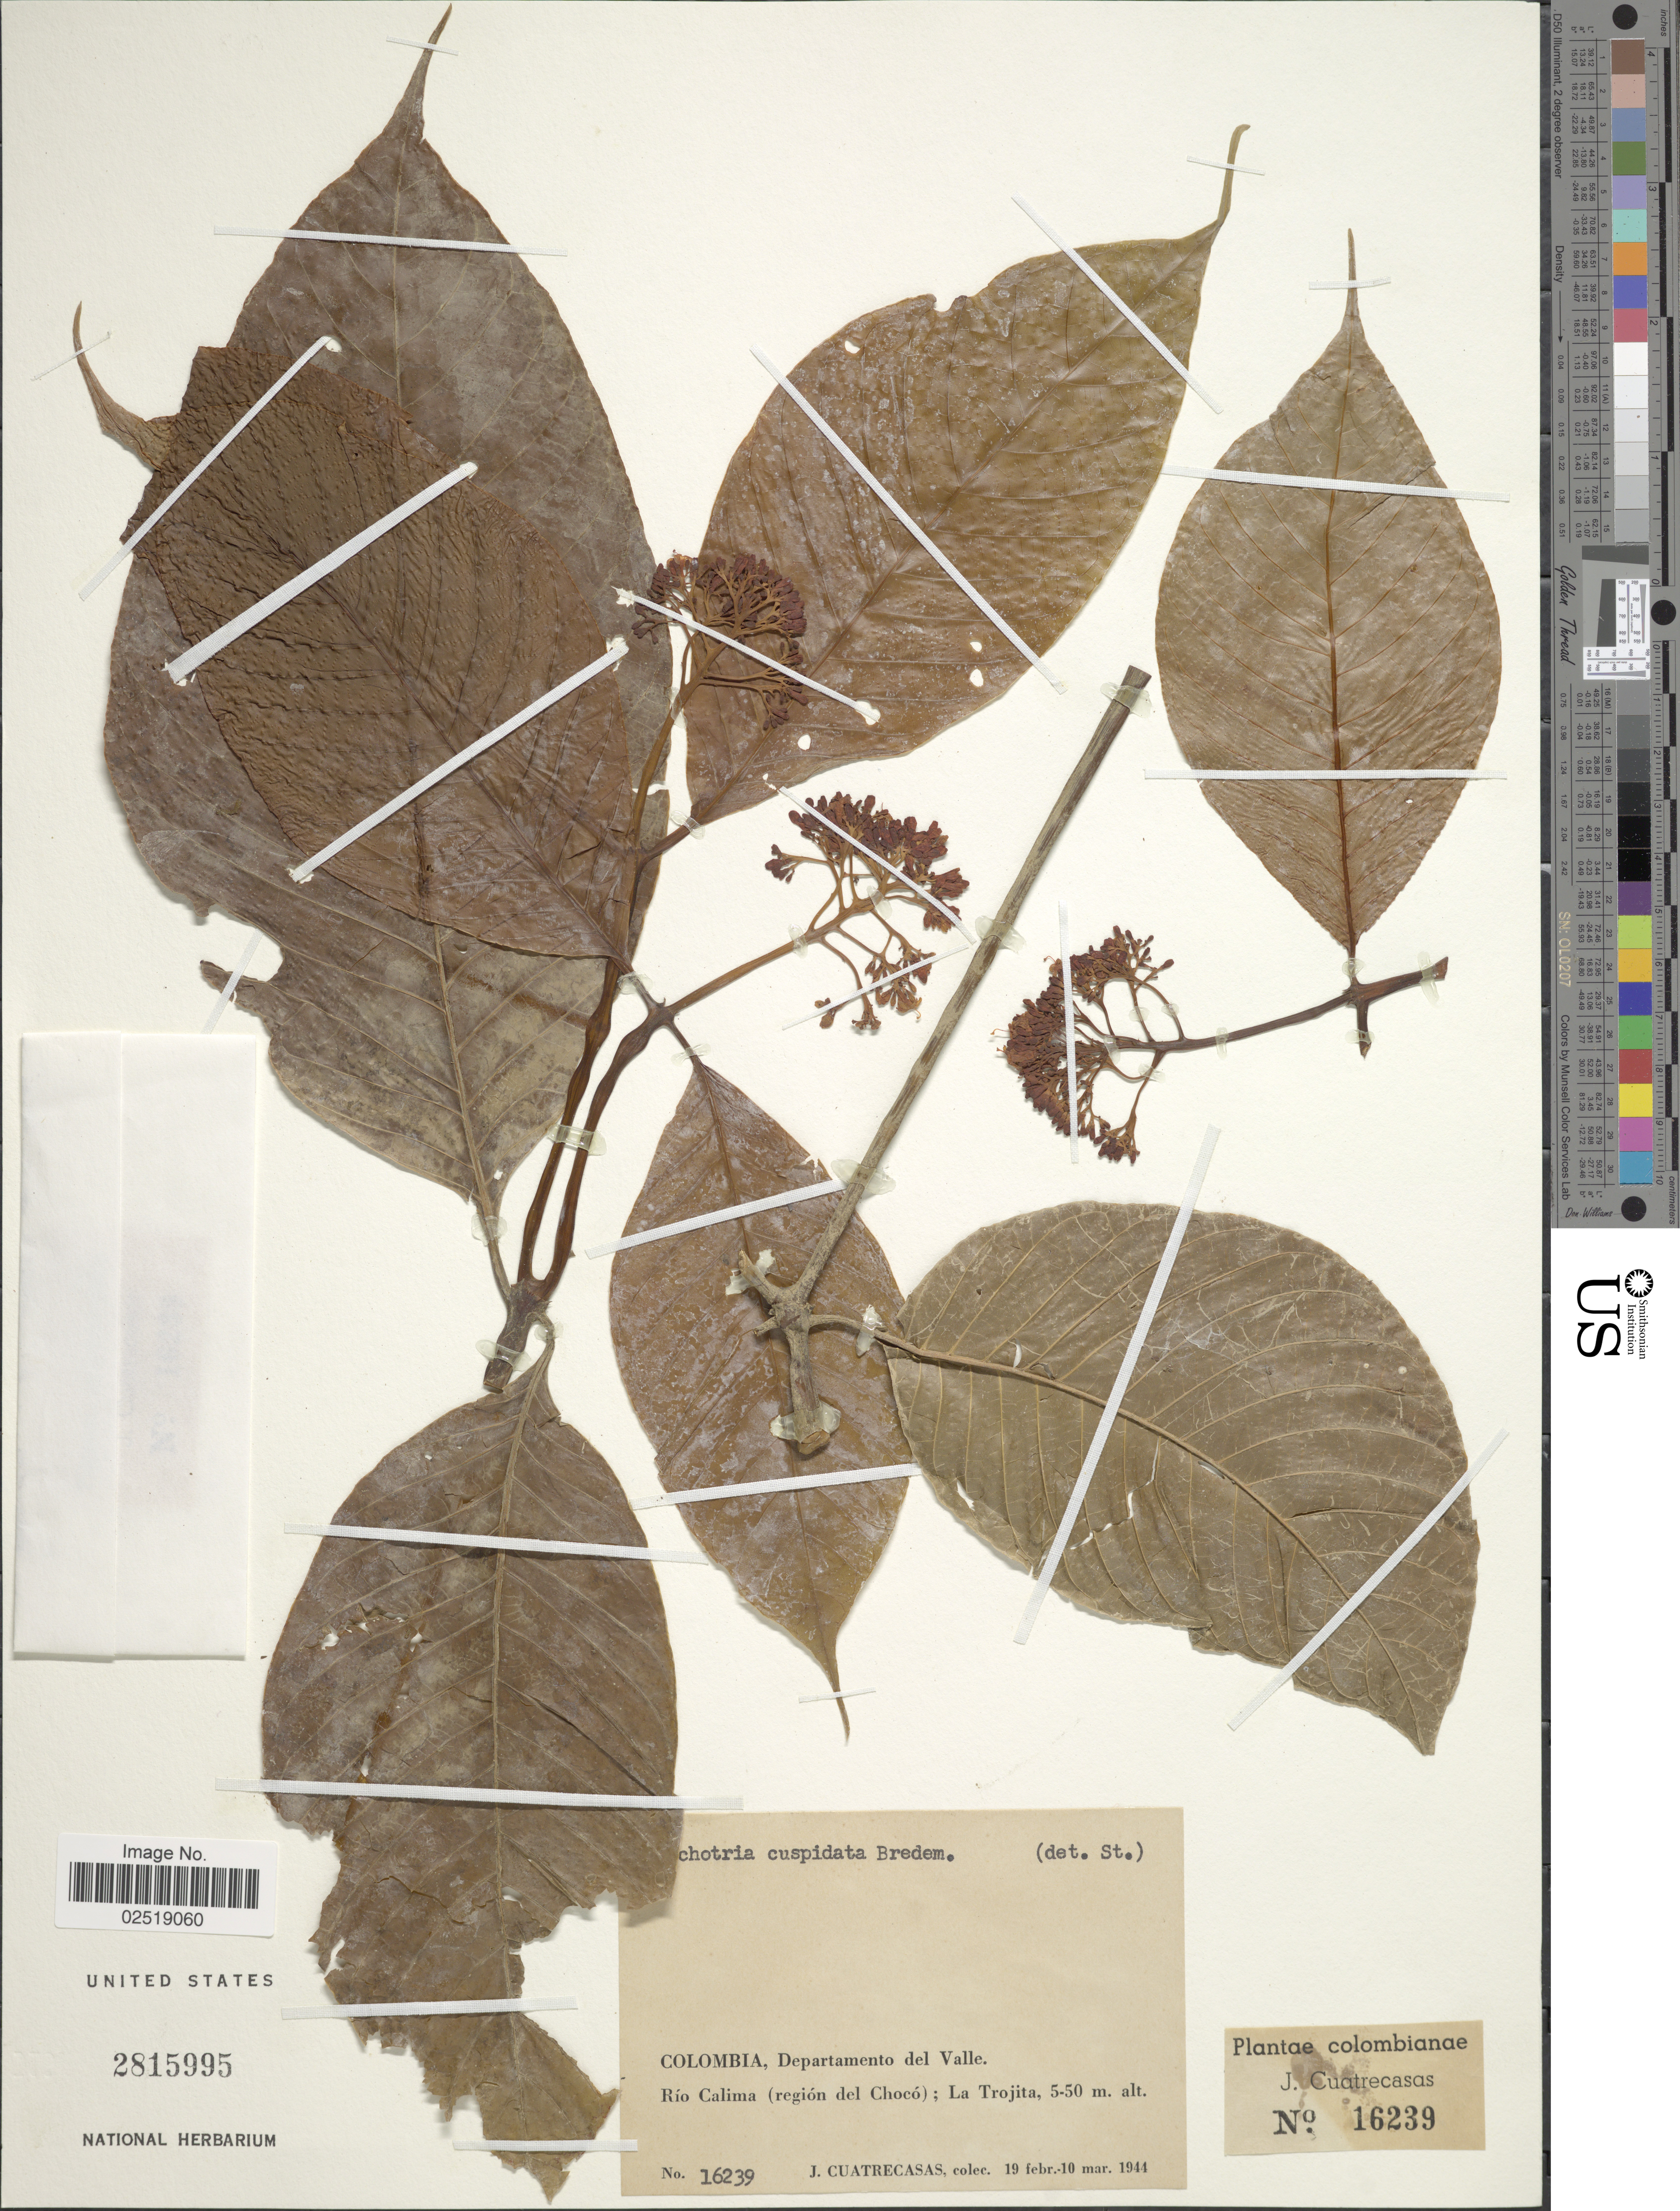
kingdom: Plantae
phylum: Tracheophyta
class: Magnoliopsida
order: Gentianales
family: Rubiaceae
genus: Psychotria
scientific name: Psychotria cuspidata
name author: Bredem. ex Schult.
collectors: J. Cuatrecasas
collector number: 16239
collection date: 1944-02-19/1944-03-10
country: Colombia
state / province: Valle del Cauca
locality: Departamento del Valle. Rio Calima (region del Choco); La Trojita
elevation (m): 5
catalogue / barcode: US 2815995